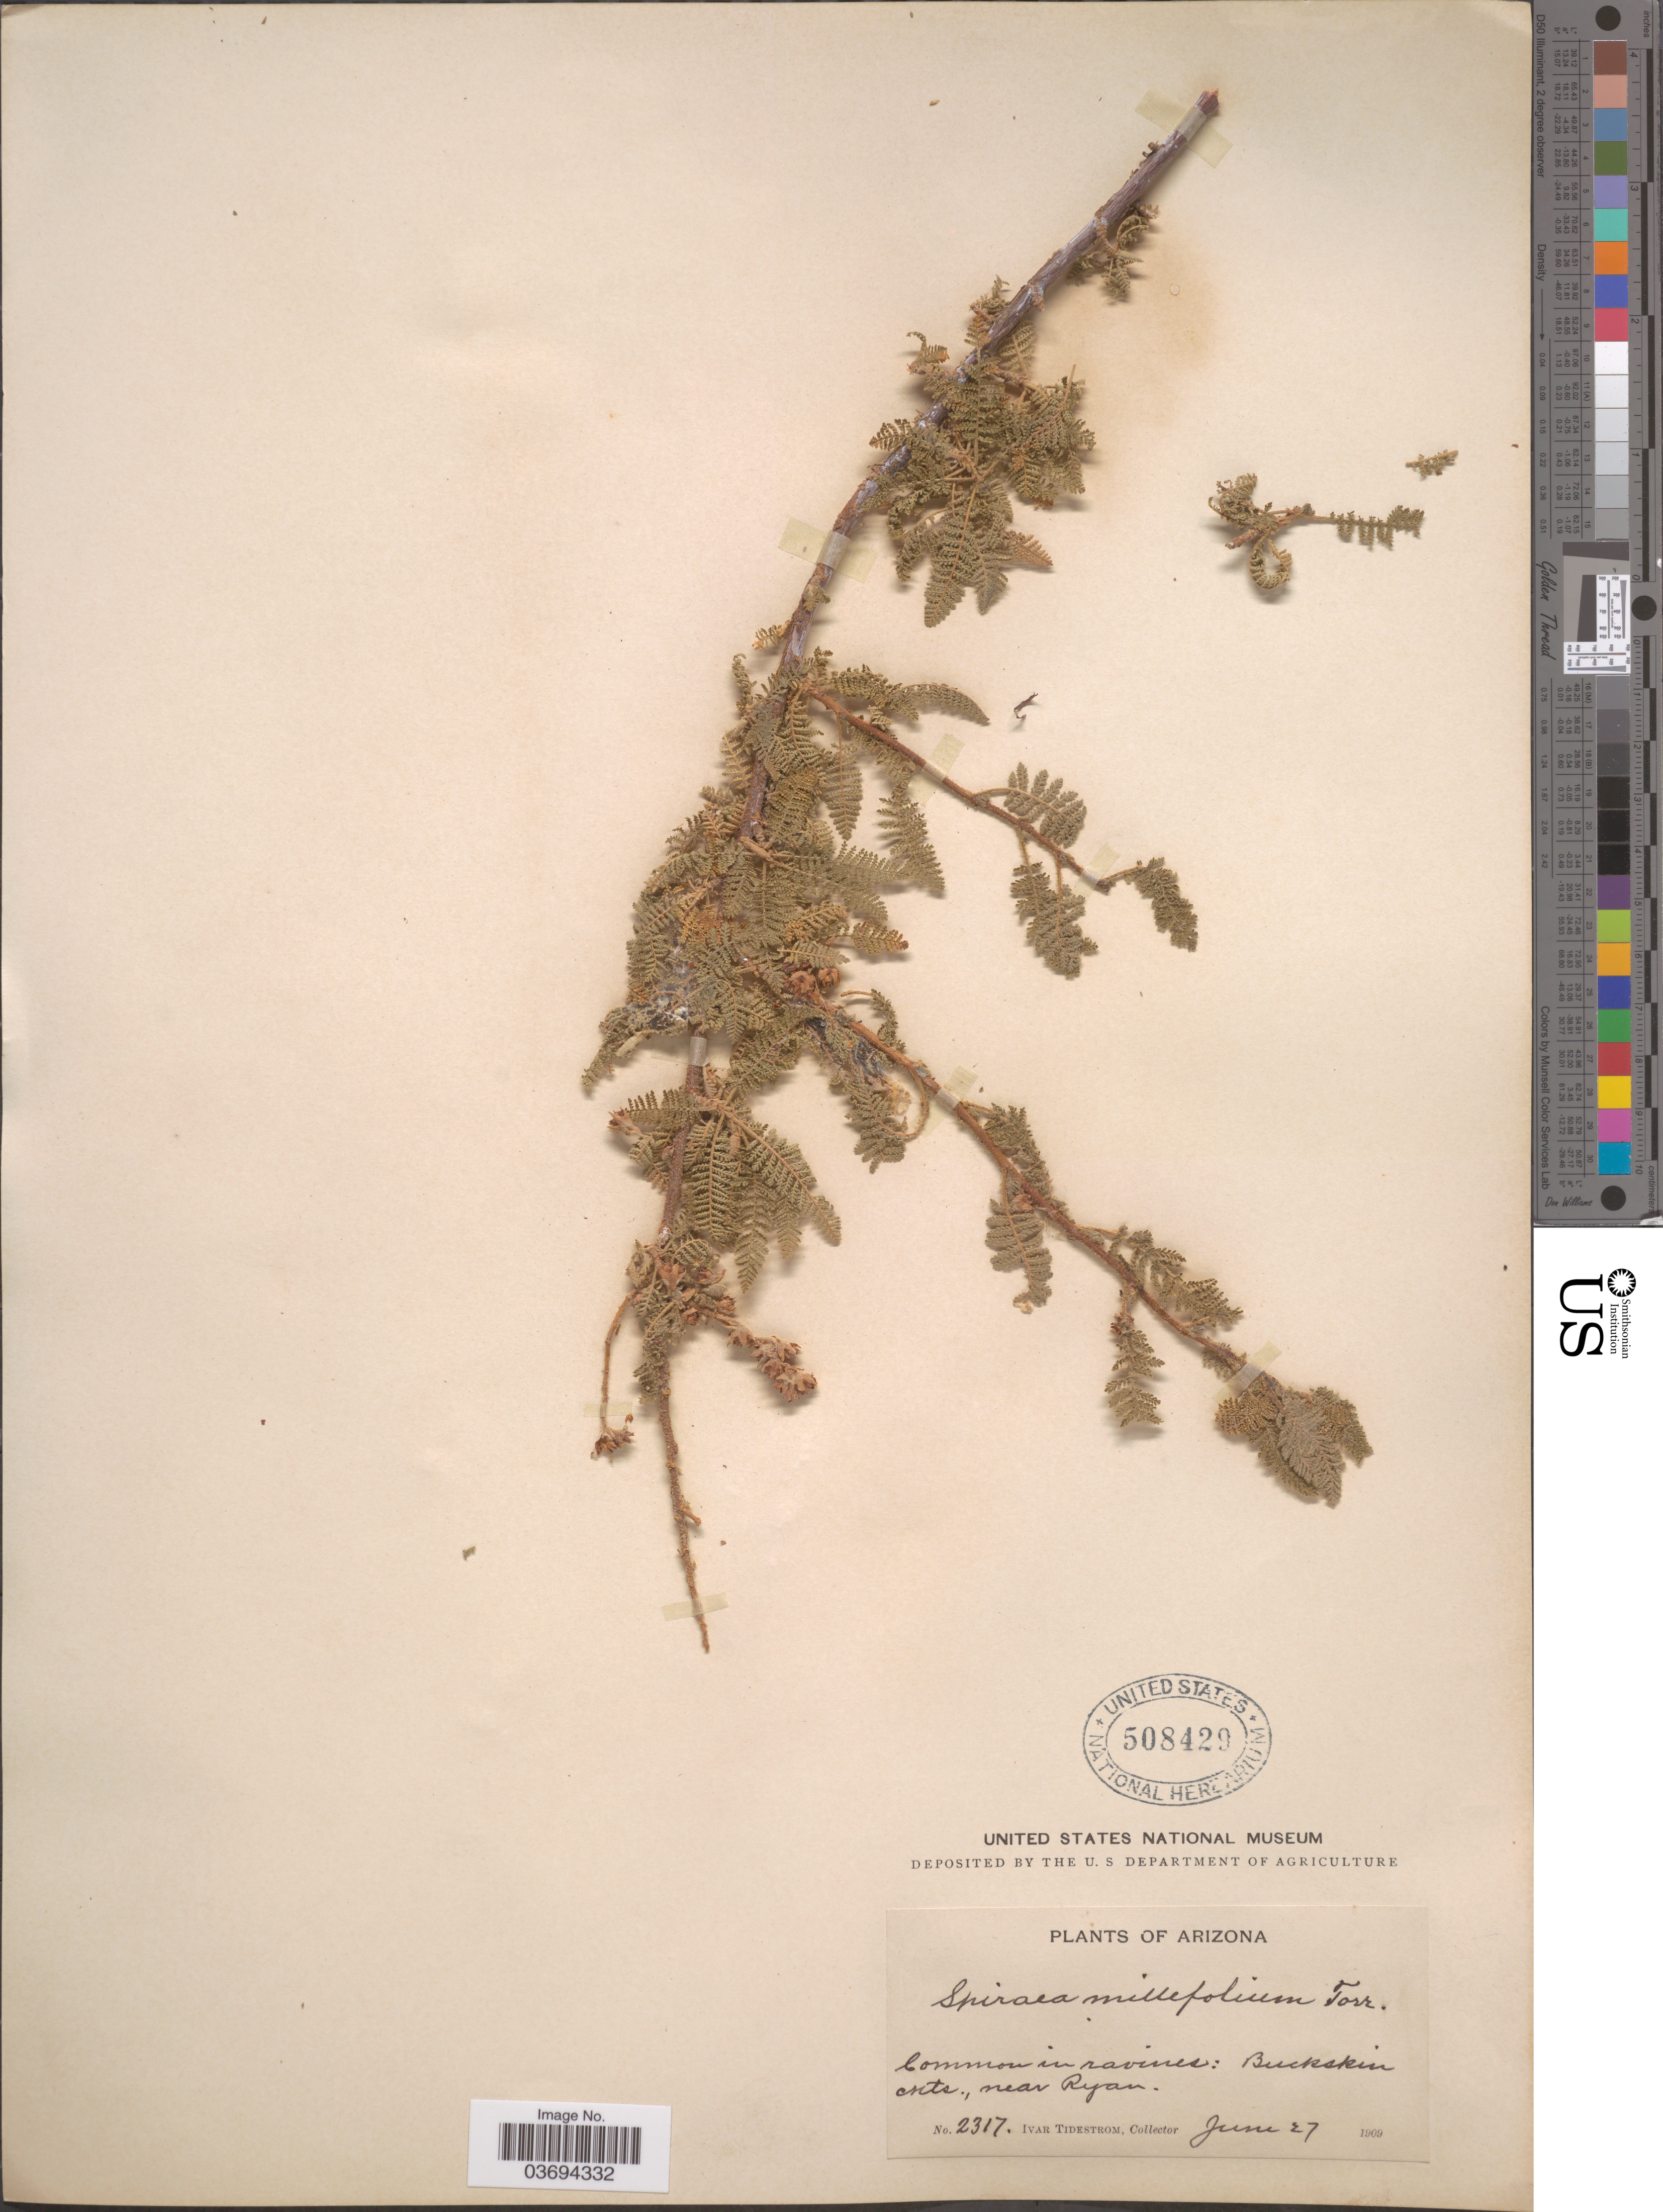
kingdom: Plantae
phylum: Tracheophyta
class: Magnoliopsida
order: Rosales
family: Rosaceae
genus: Chamaebatiaria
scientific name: Chamaebatiaria millefolium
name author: (Torr.) Maxim.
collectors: I. F. Tidestrom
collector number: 2317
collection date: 1909-06-27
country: United States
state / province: Arizona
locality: Buckskin Mts., near Ryan.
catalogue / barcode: US 508429